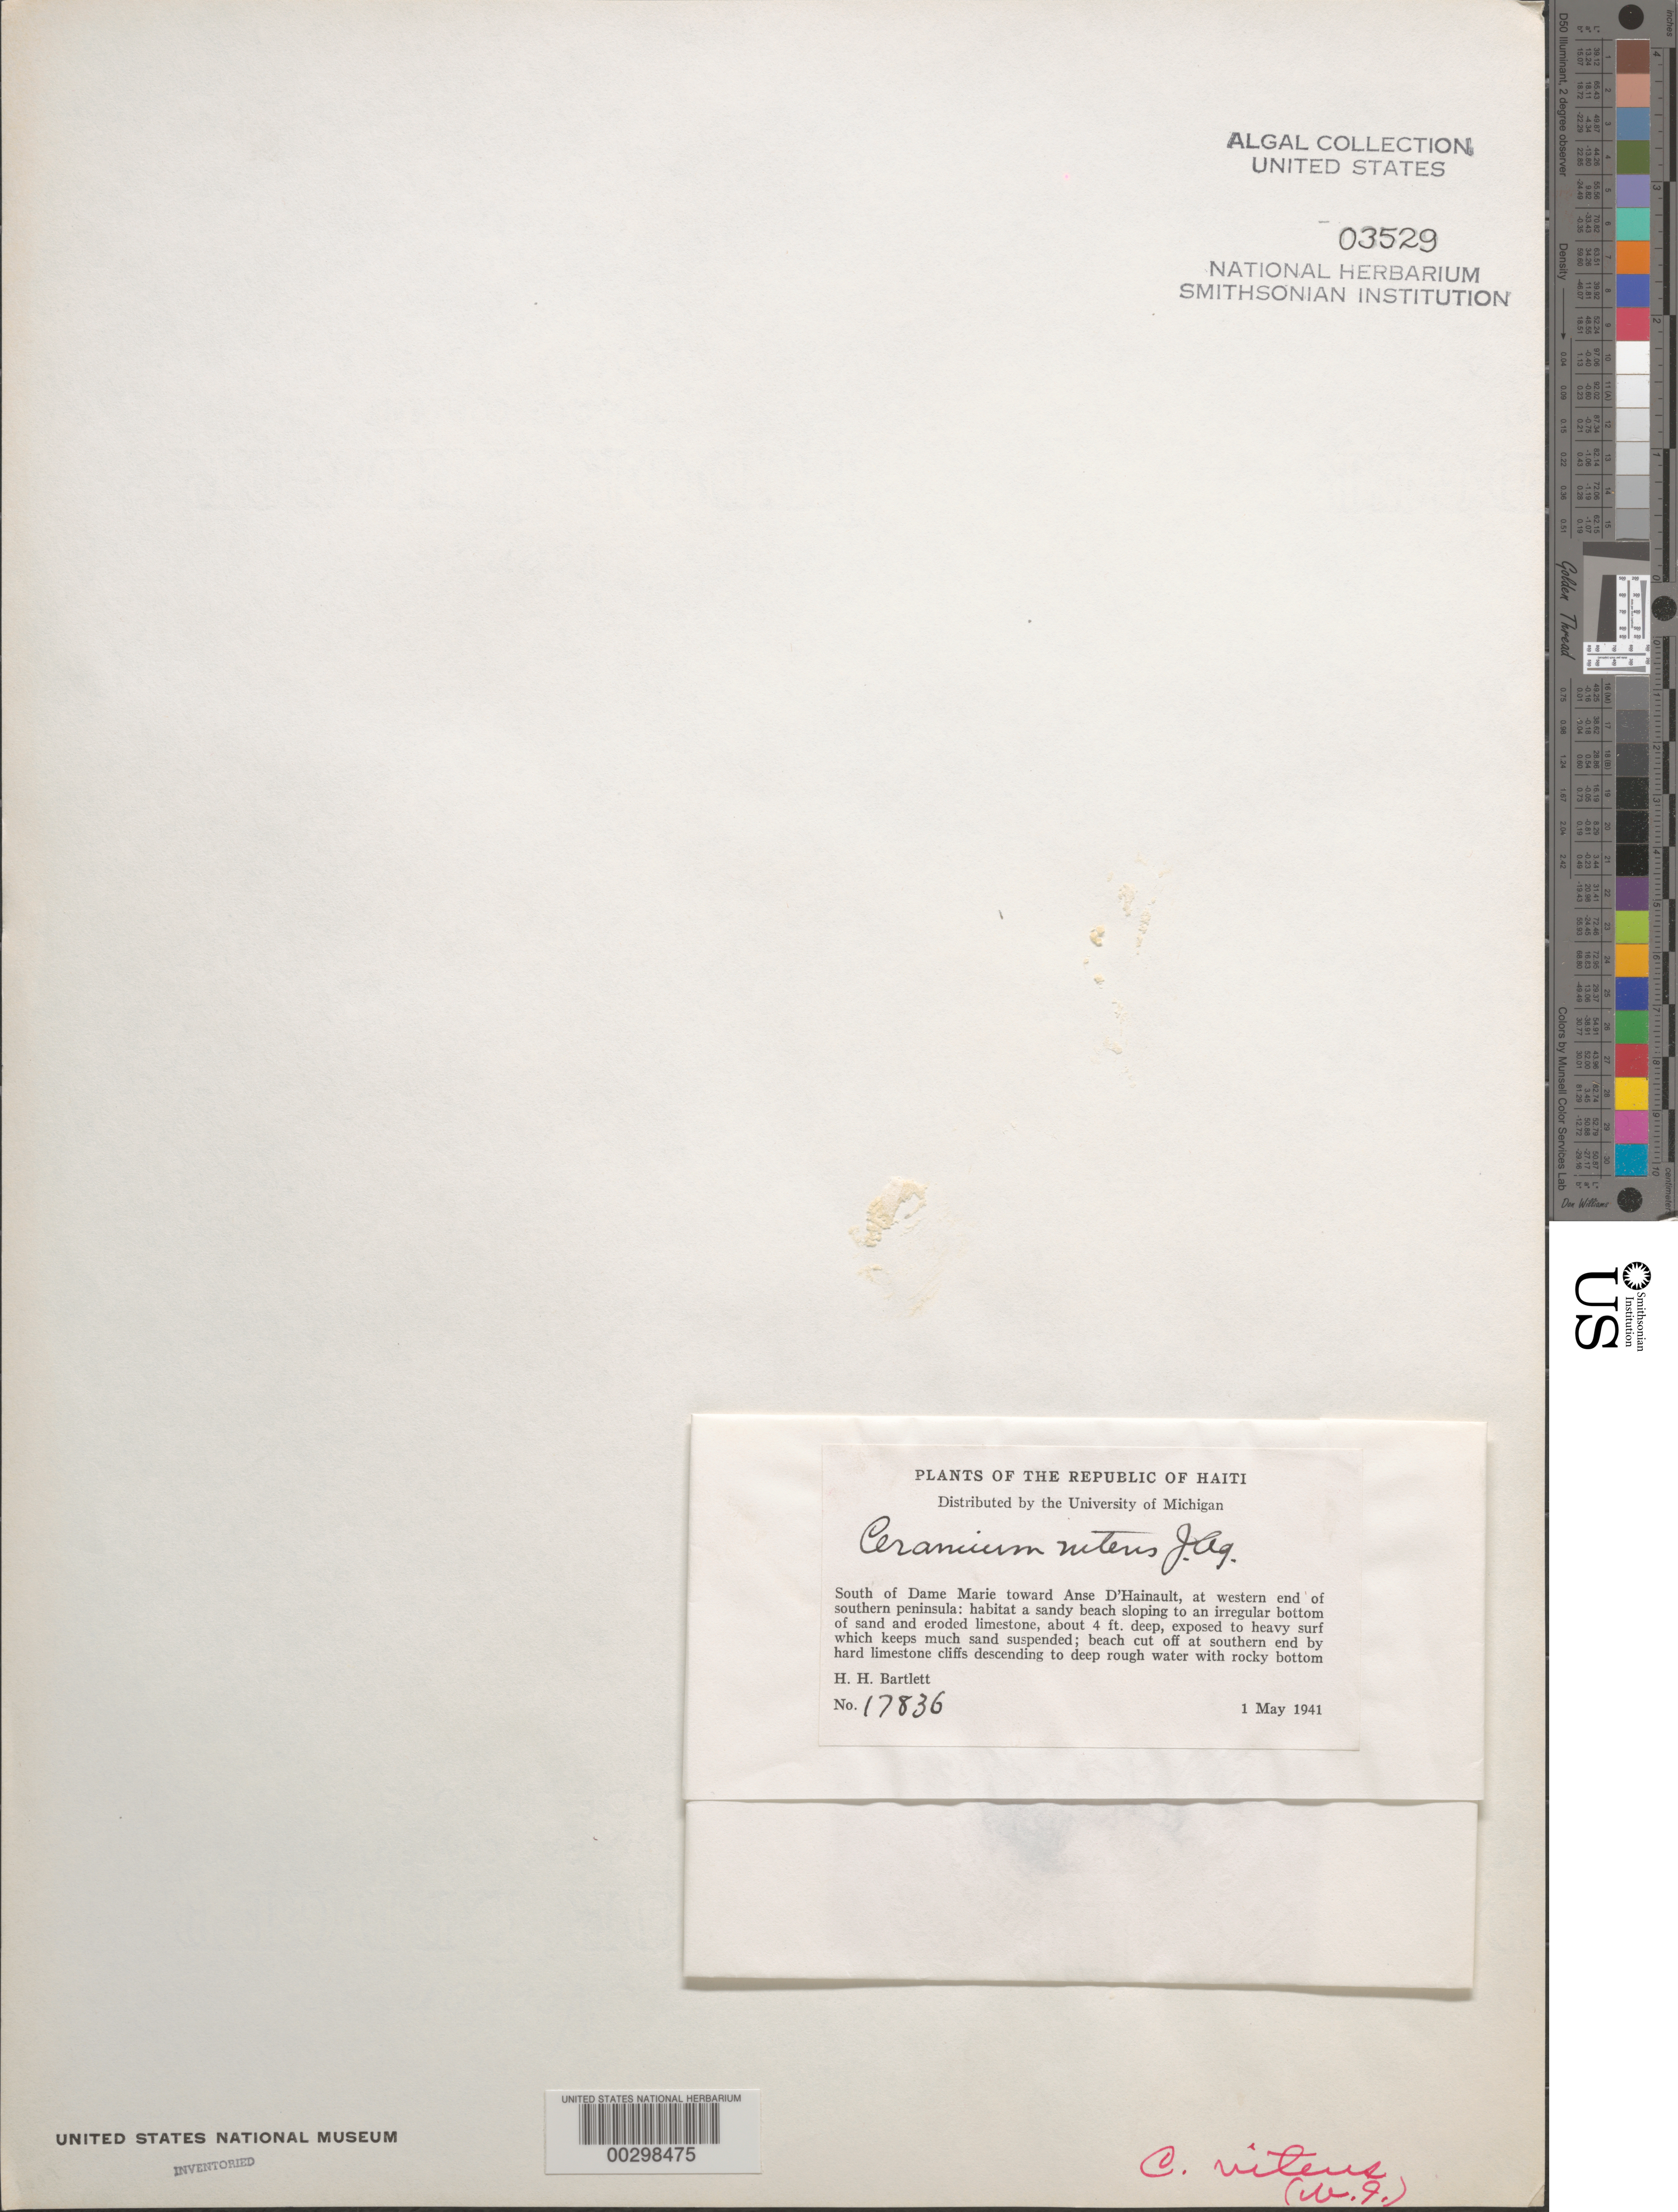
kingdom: Plantae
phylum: Rhodophyta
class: Florideophyceae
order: Ceramiales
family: Ceramiaceae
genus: Ceramium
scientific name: Ceramium nitens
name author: (C. Agardh) J. Agardh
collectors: H. H. Bartlett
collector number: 17836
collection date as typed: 01 May 1941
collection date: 1941-05-01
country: Haiti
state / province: Sud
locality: South of Dame Marie toward Anse D'Hainault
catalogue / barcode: US 3529